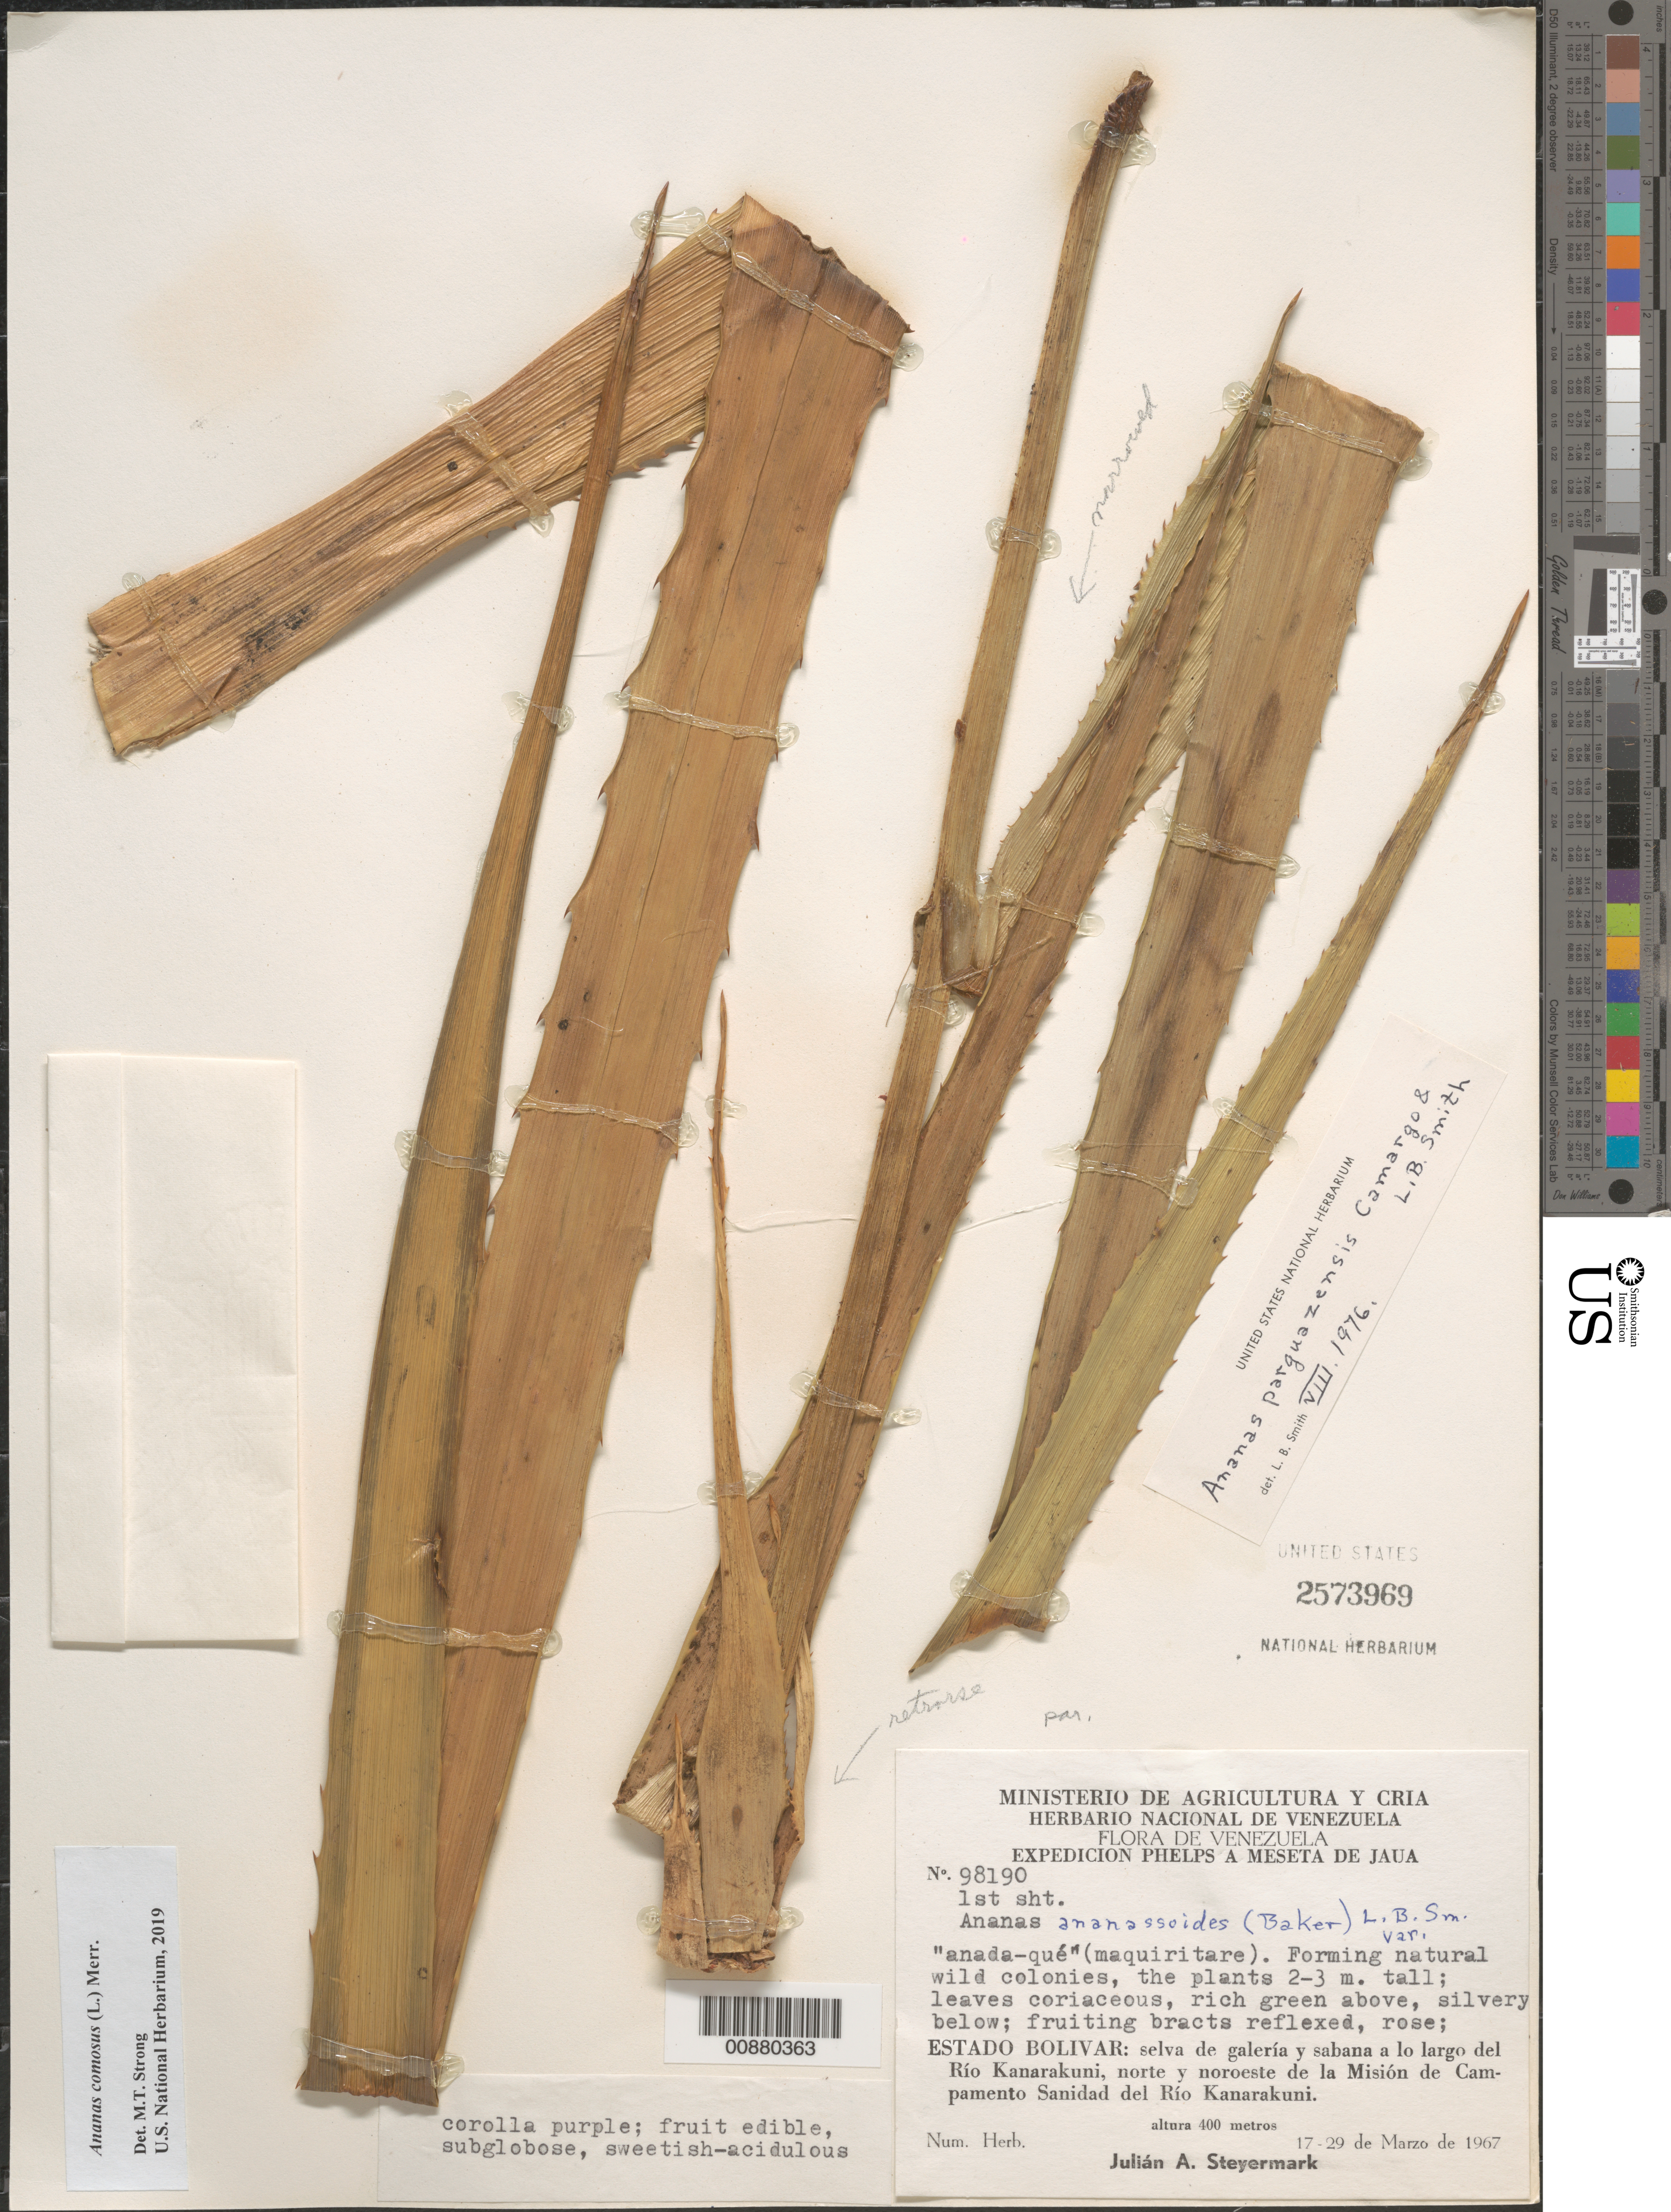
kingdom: Plantae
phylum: Tracheophyta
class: Liliopsida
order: Poales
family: Bromeliaceae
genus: Ananas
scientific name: Ananas comosus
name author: (L.) Merr.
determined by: Strong, Mark T., (BOT), Smithsonian Institution - National Museum of Natural History (UNITED STATES)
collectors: J. Steyermark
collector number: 98190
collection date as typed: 17-Mar-67 to 29-Mar-67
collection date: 1967-03-17/1967-03-29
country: Venezuela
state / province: Bolívar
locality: Río Kanarakuni, N and NW of Mision de Campamento Sanidad del Río Kanarakuni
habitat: Selva de gaeria y sabana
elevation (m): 400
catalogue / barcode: US 2573969